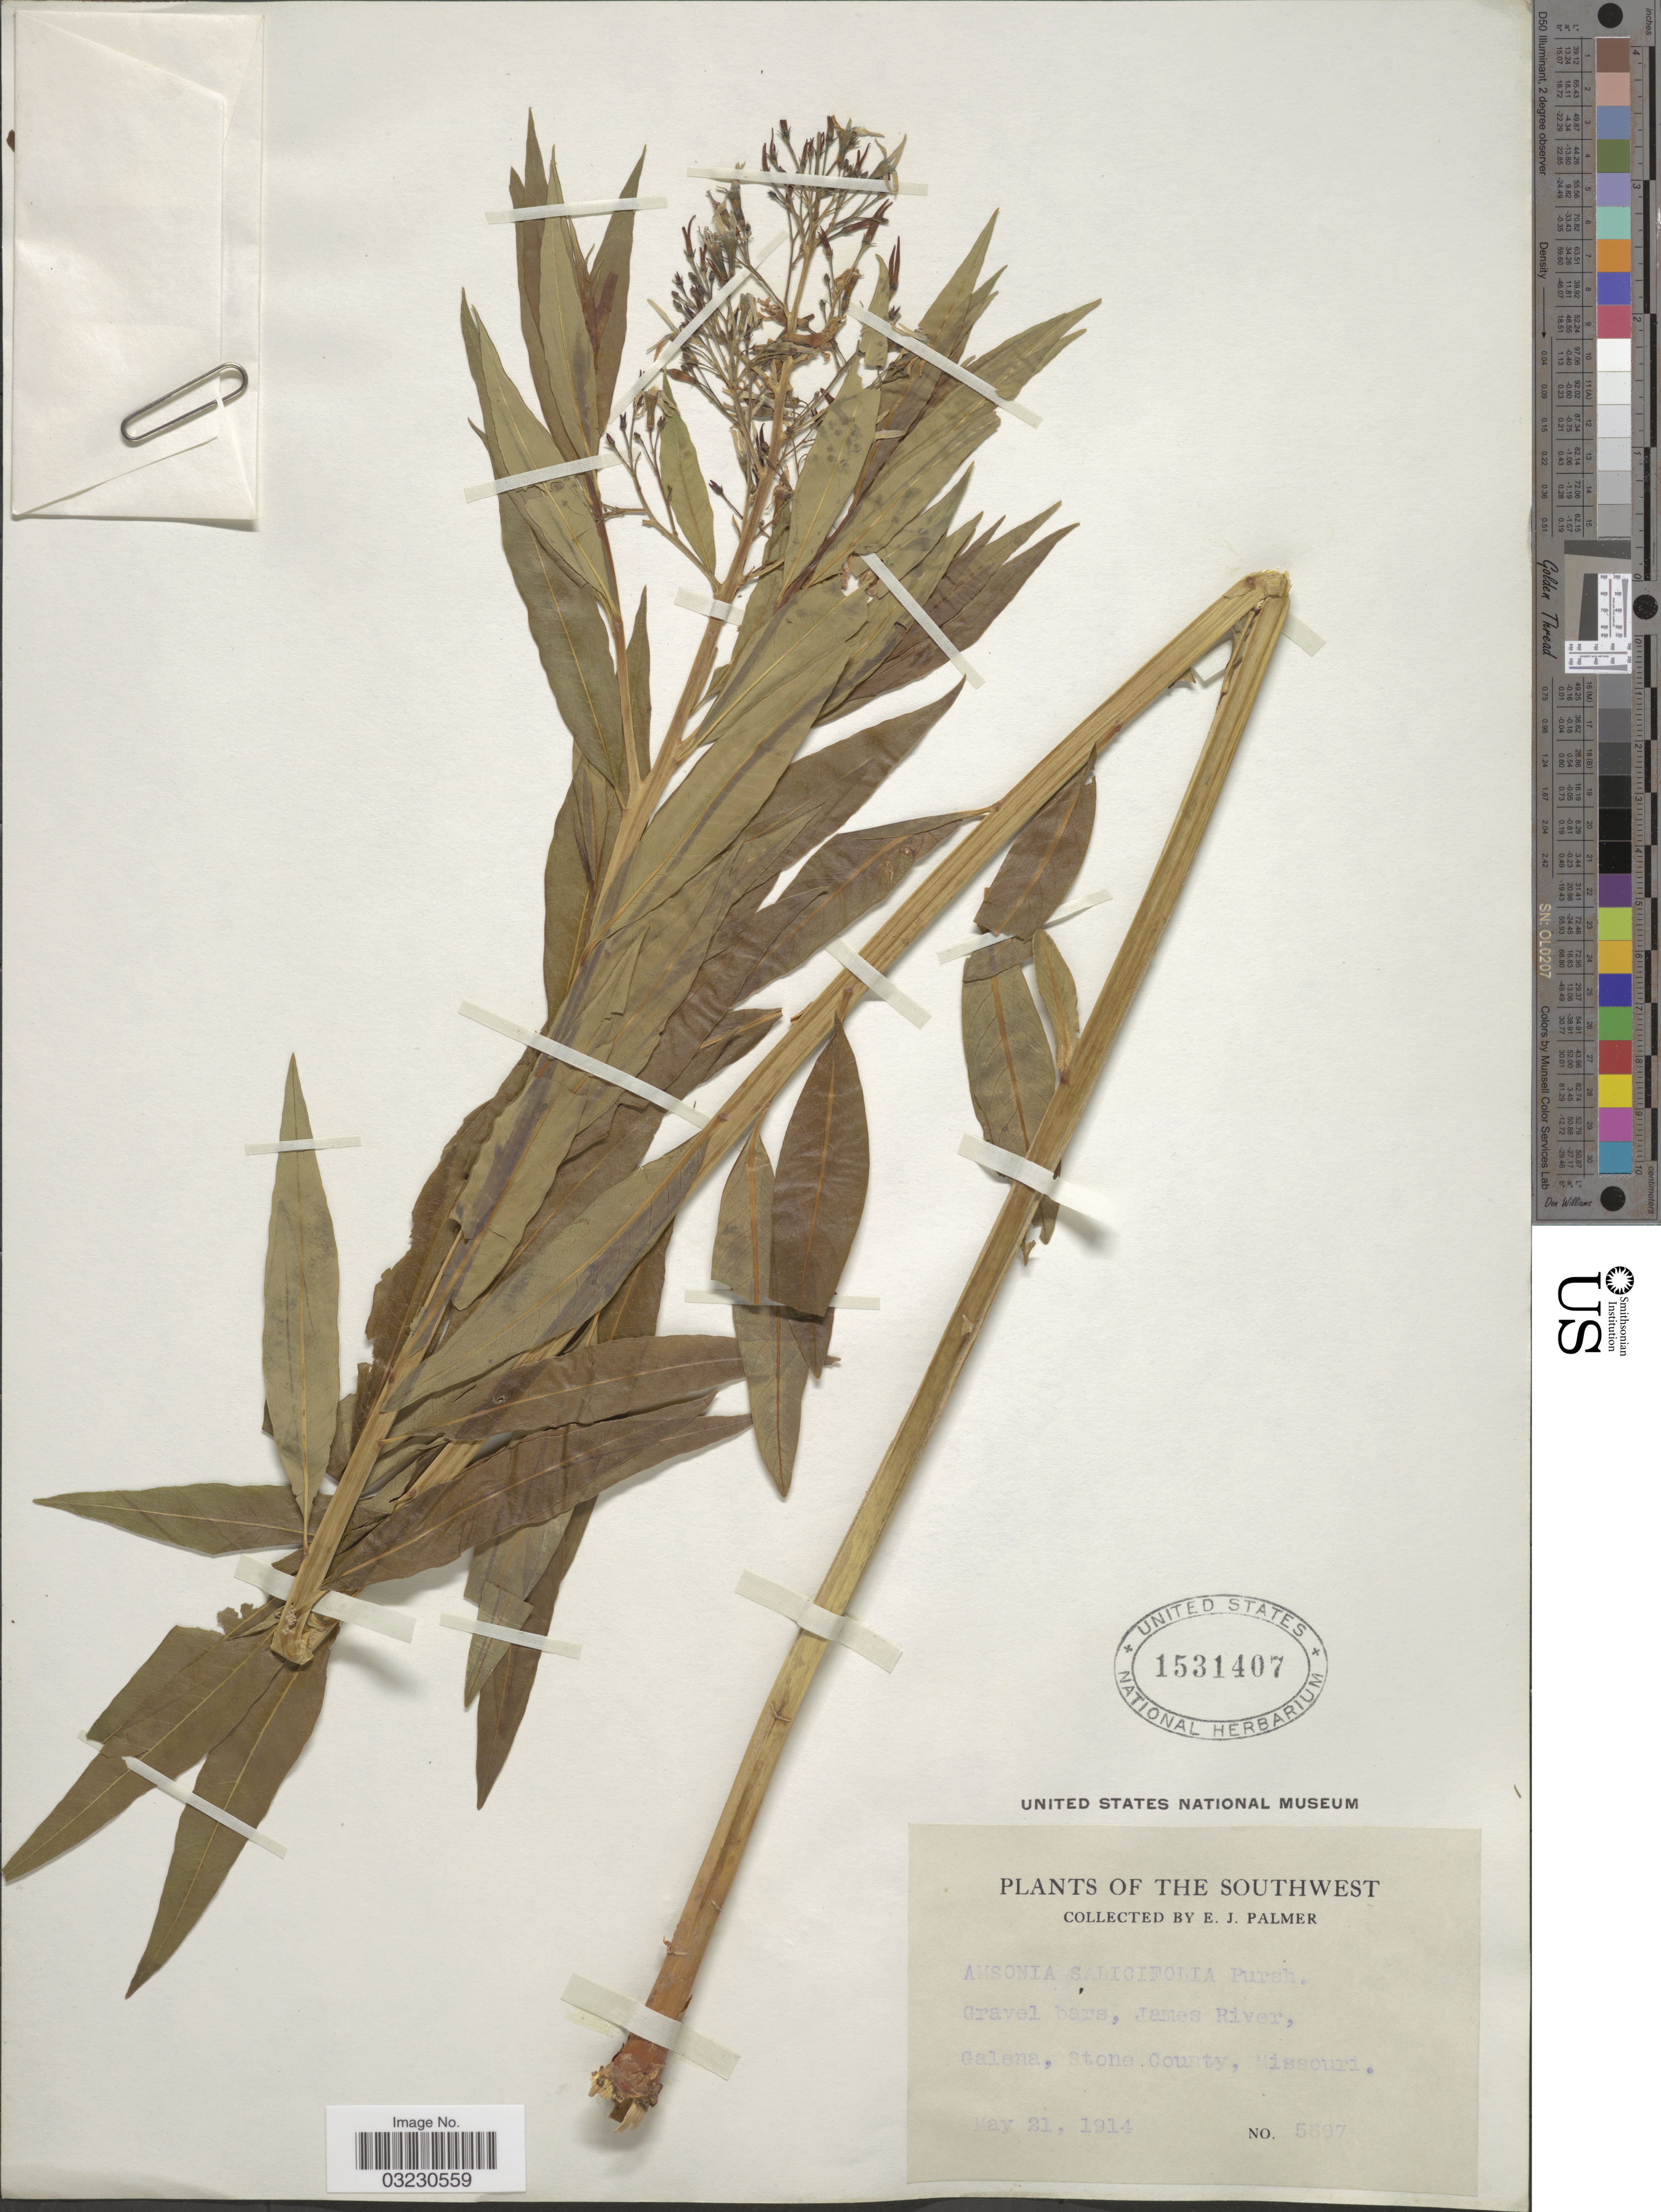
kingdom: Plantae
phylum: Tracheophyta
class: Magnoliopsida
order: Gentianales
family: Apocynaceae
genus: Amsonia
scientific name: Amsonia tabernaemontana var. salicifolia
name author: (Pursh) Woodson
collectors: E. J. Palmer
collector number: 5697*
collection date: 1914-05-21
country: United States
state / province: Missouri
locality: The Southwest, Gravel bars, James River, Galena, Stone County.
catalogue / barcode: US 1531407